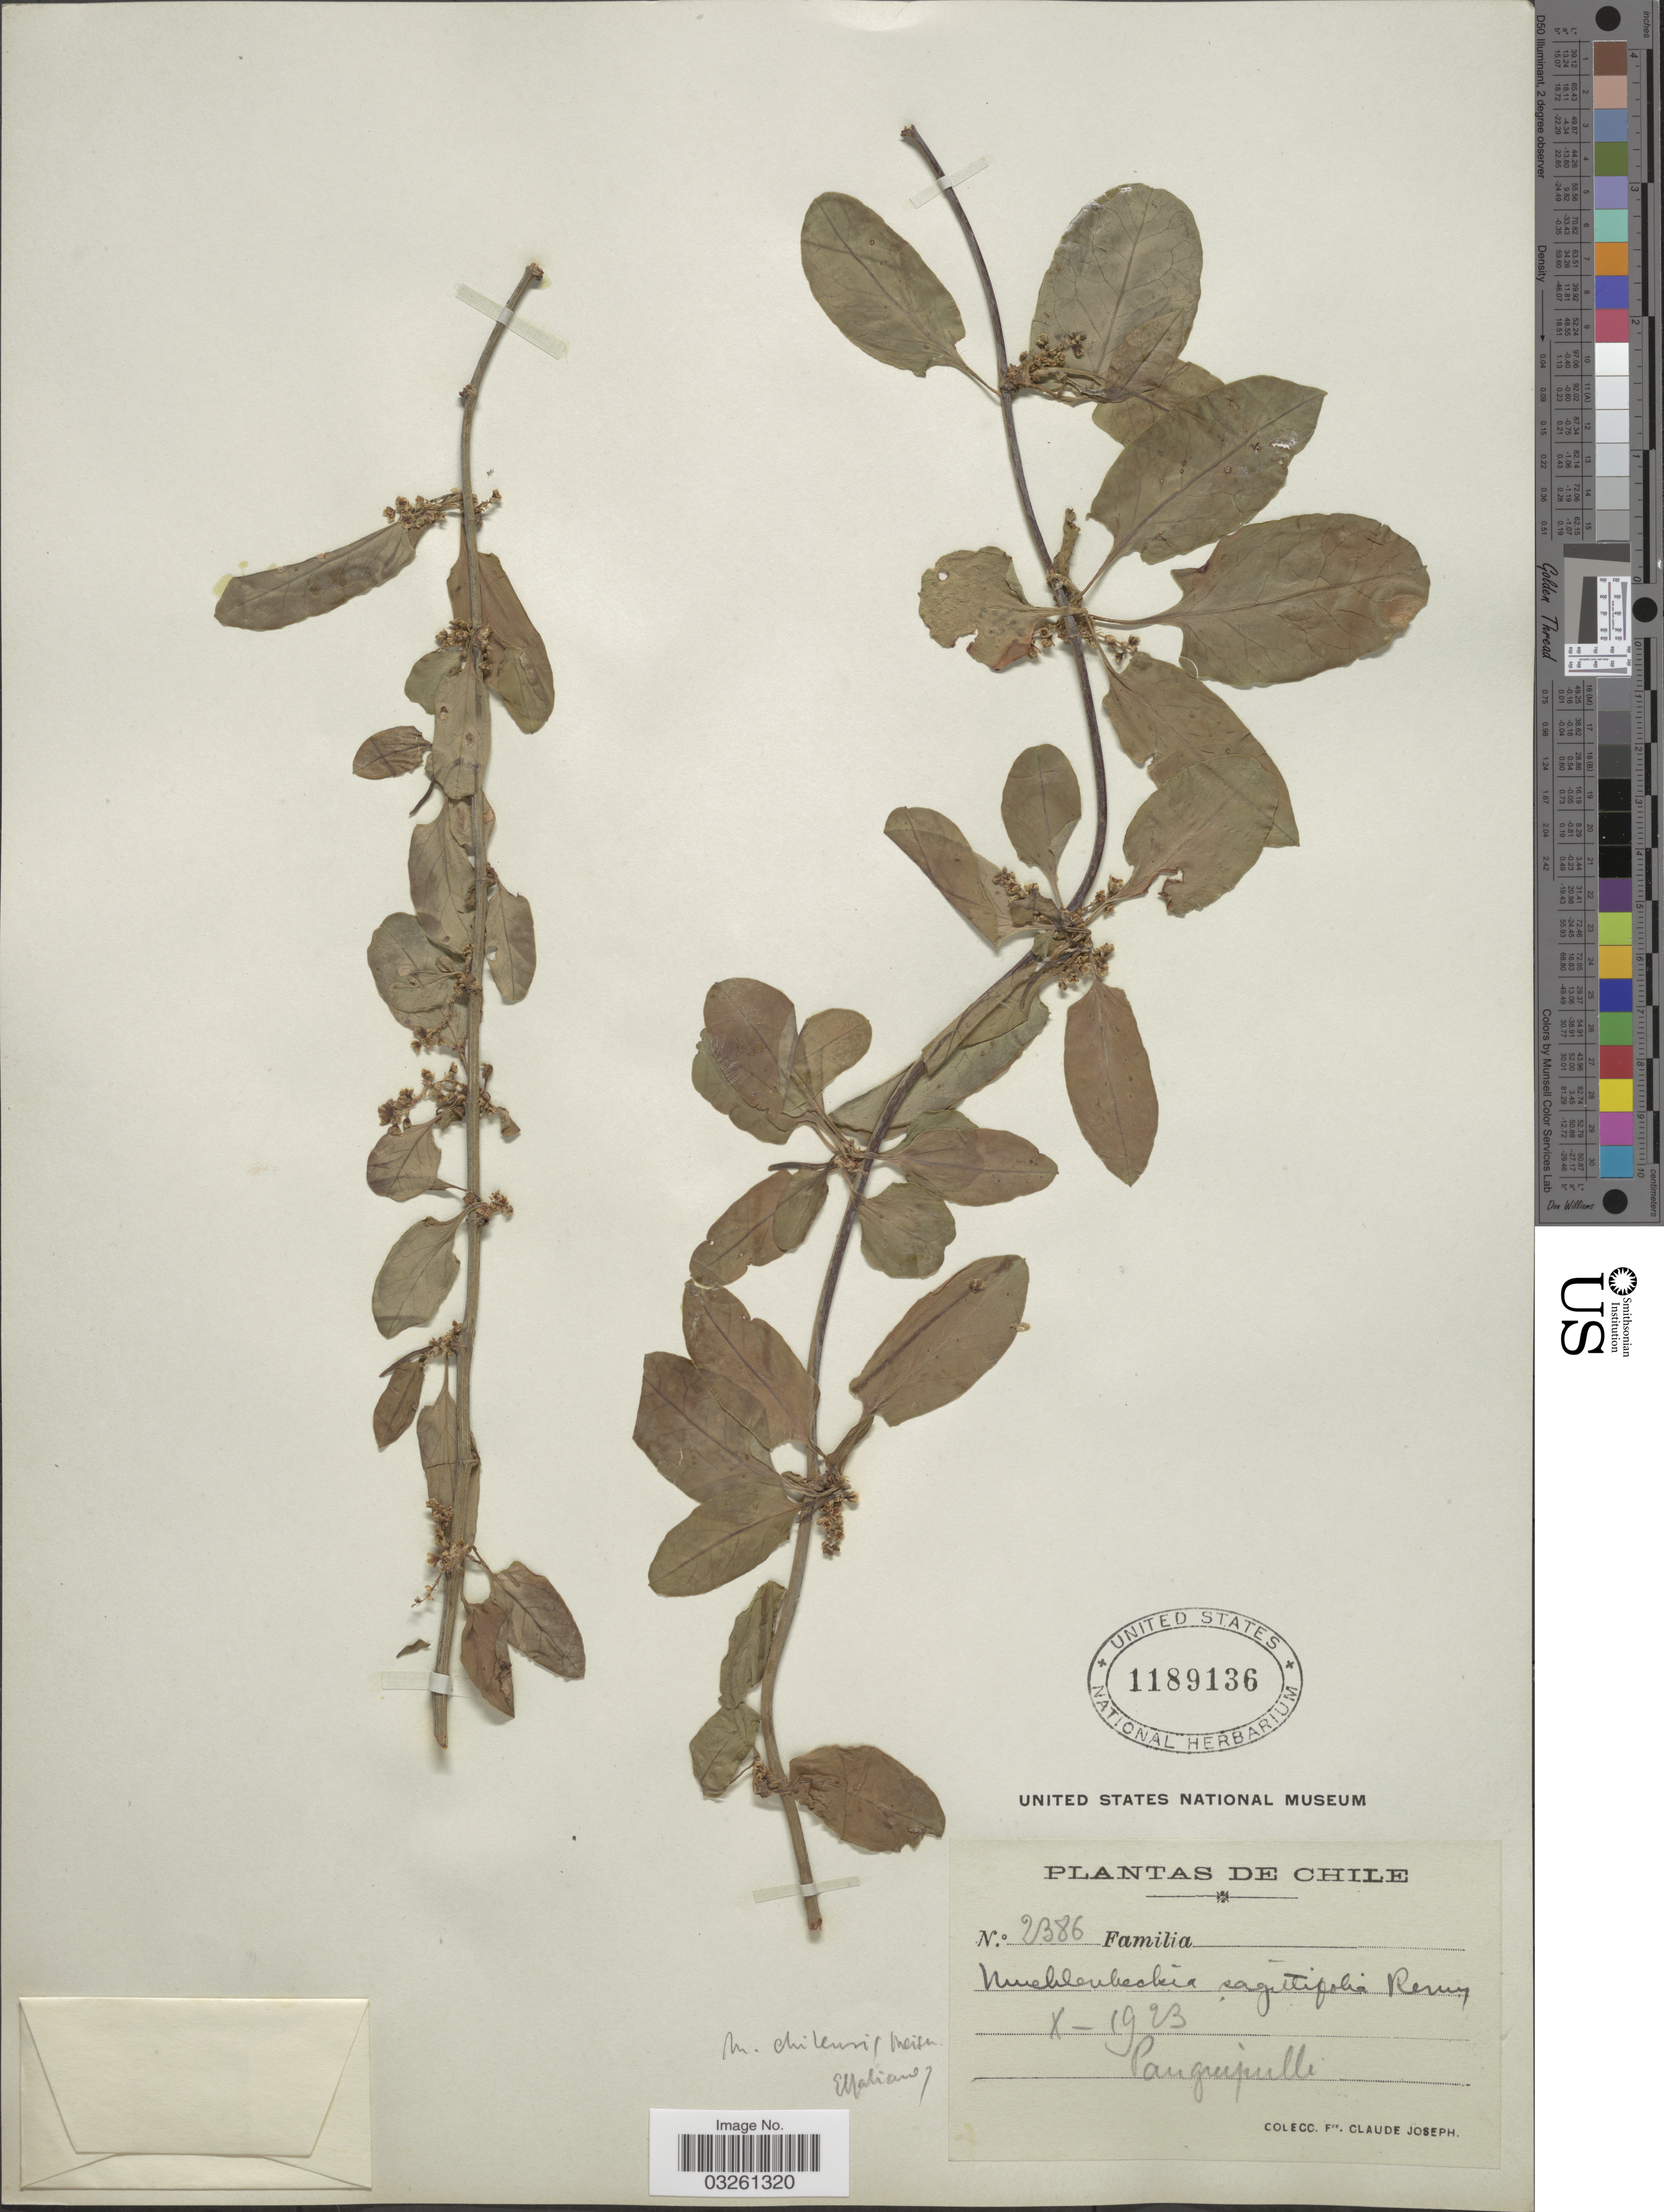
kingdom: Plantae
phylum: Tracheophyta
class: Magnoliopsida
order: Caryophyllales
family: Polygonaceae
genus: Muehlenbeckia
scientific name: Muehlenbeckia hastulata var. hastulata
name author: (Sm.) I.M. Johnst.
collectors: Bro. Claude-Joseph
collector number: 2386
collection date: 1923-10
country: Chile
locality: Panguipulli.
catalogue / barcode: US 1189136